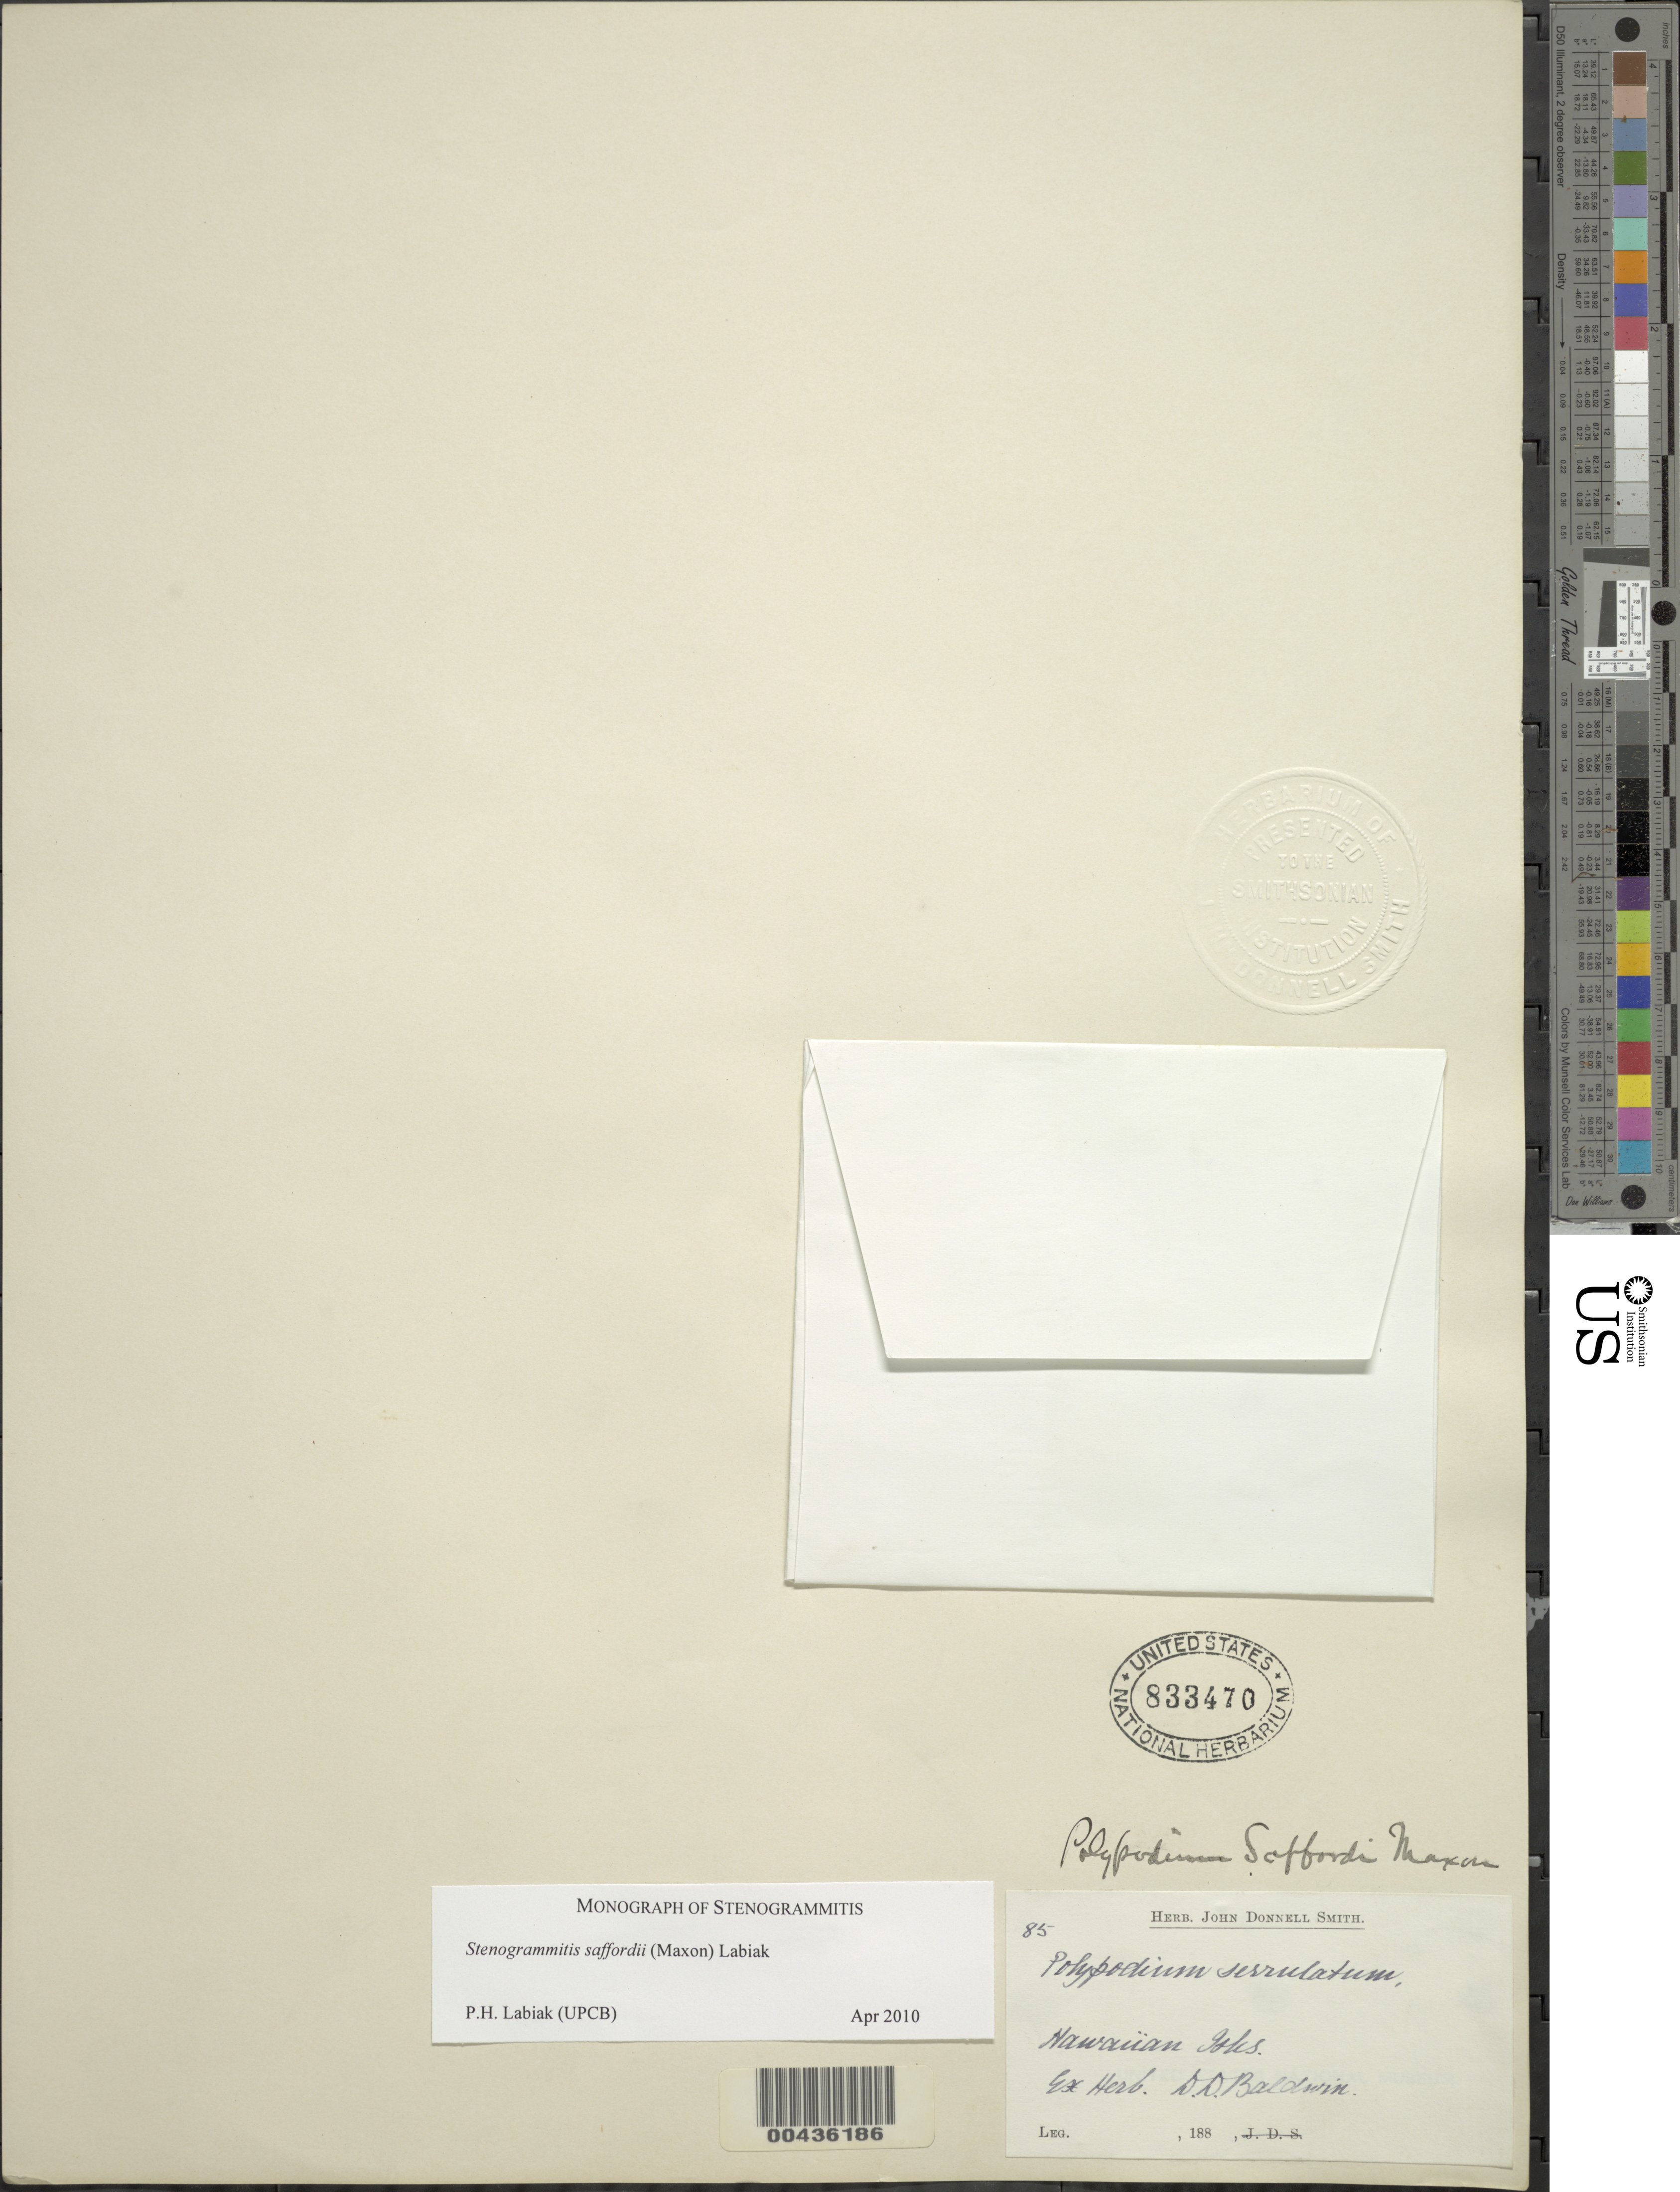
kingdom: Plantae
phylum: Tracheophyta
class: Polypodiopsida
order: Polypodiales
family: Polypodiaceae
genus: Stenogrammitis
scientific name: Stenogrammitis saffordii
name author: (Maxon) Labiak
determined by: Labiak, P. H.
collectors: J. Donnell Smith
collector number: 85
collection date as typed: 188?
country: United States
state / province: Hawaii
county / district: Kauai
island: Kaua'i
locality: Hawaiian Islands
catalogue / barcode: US 833470